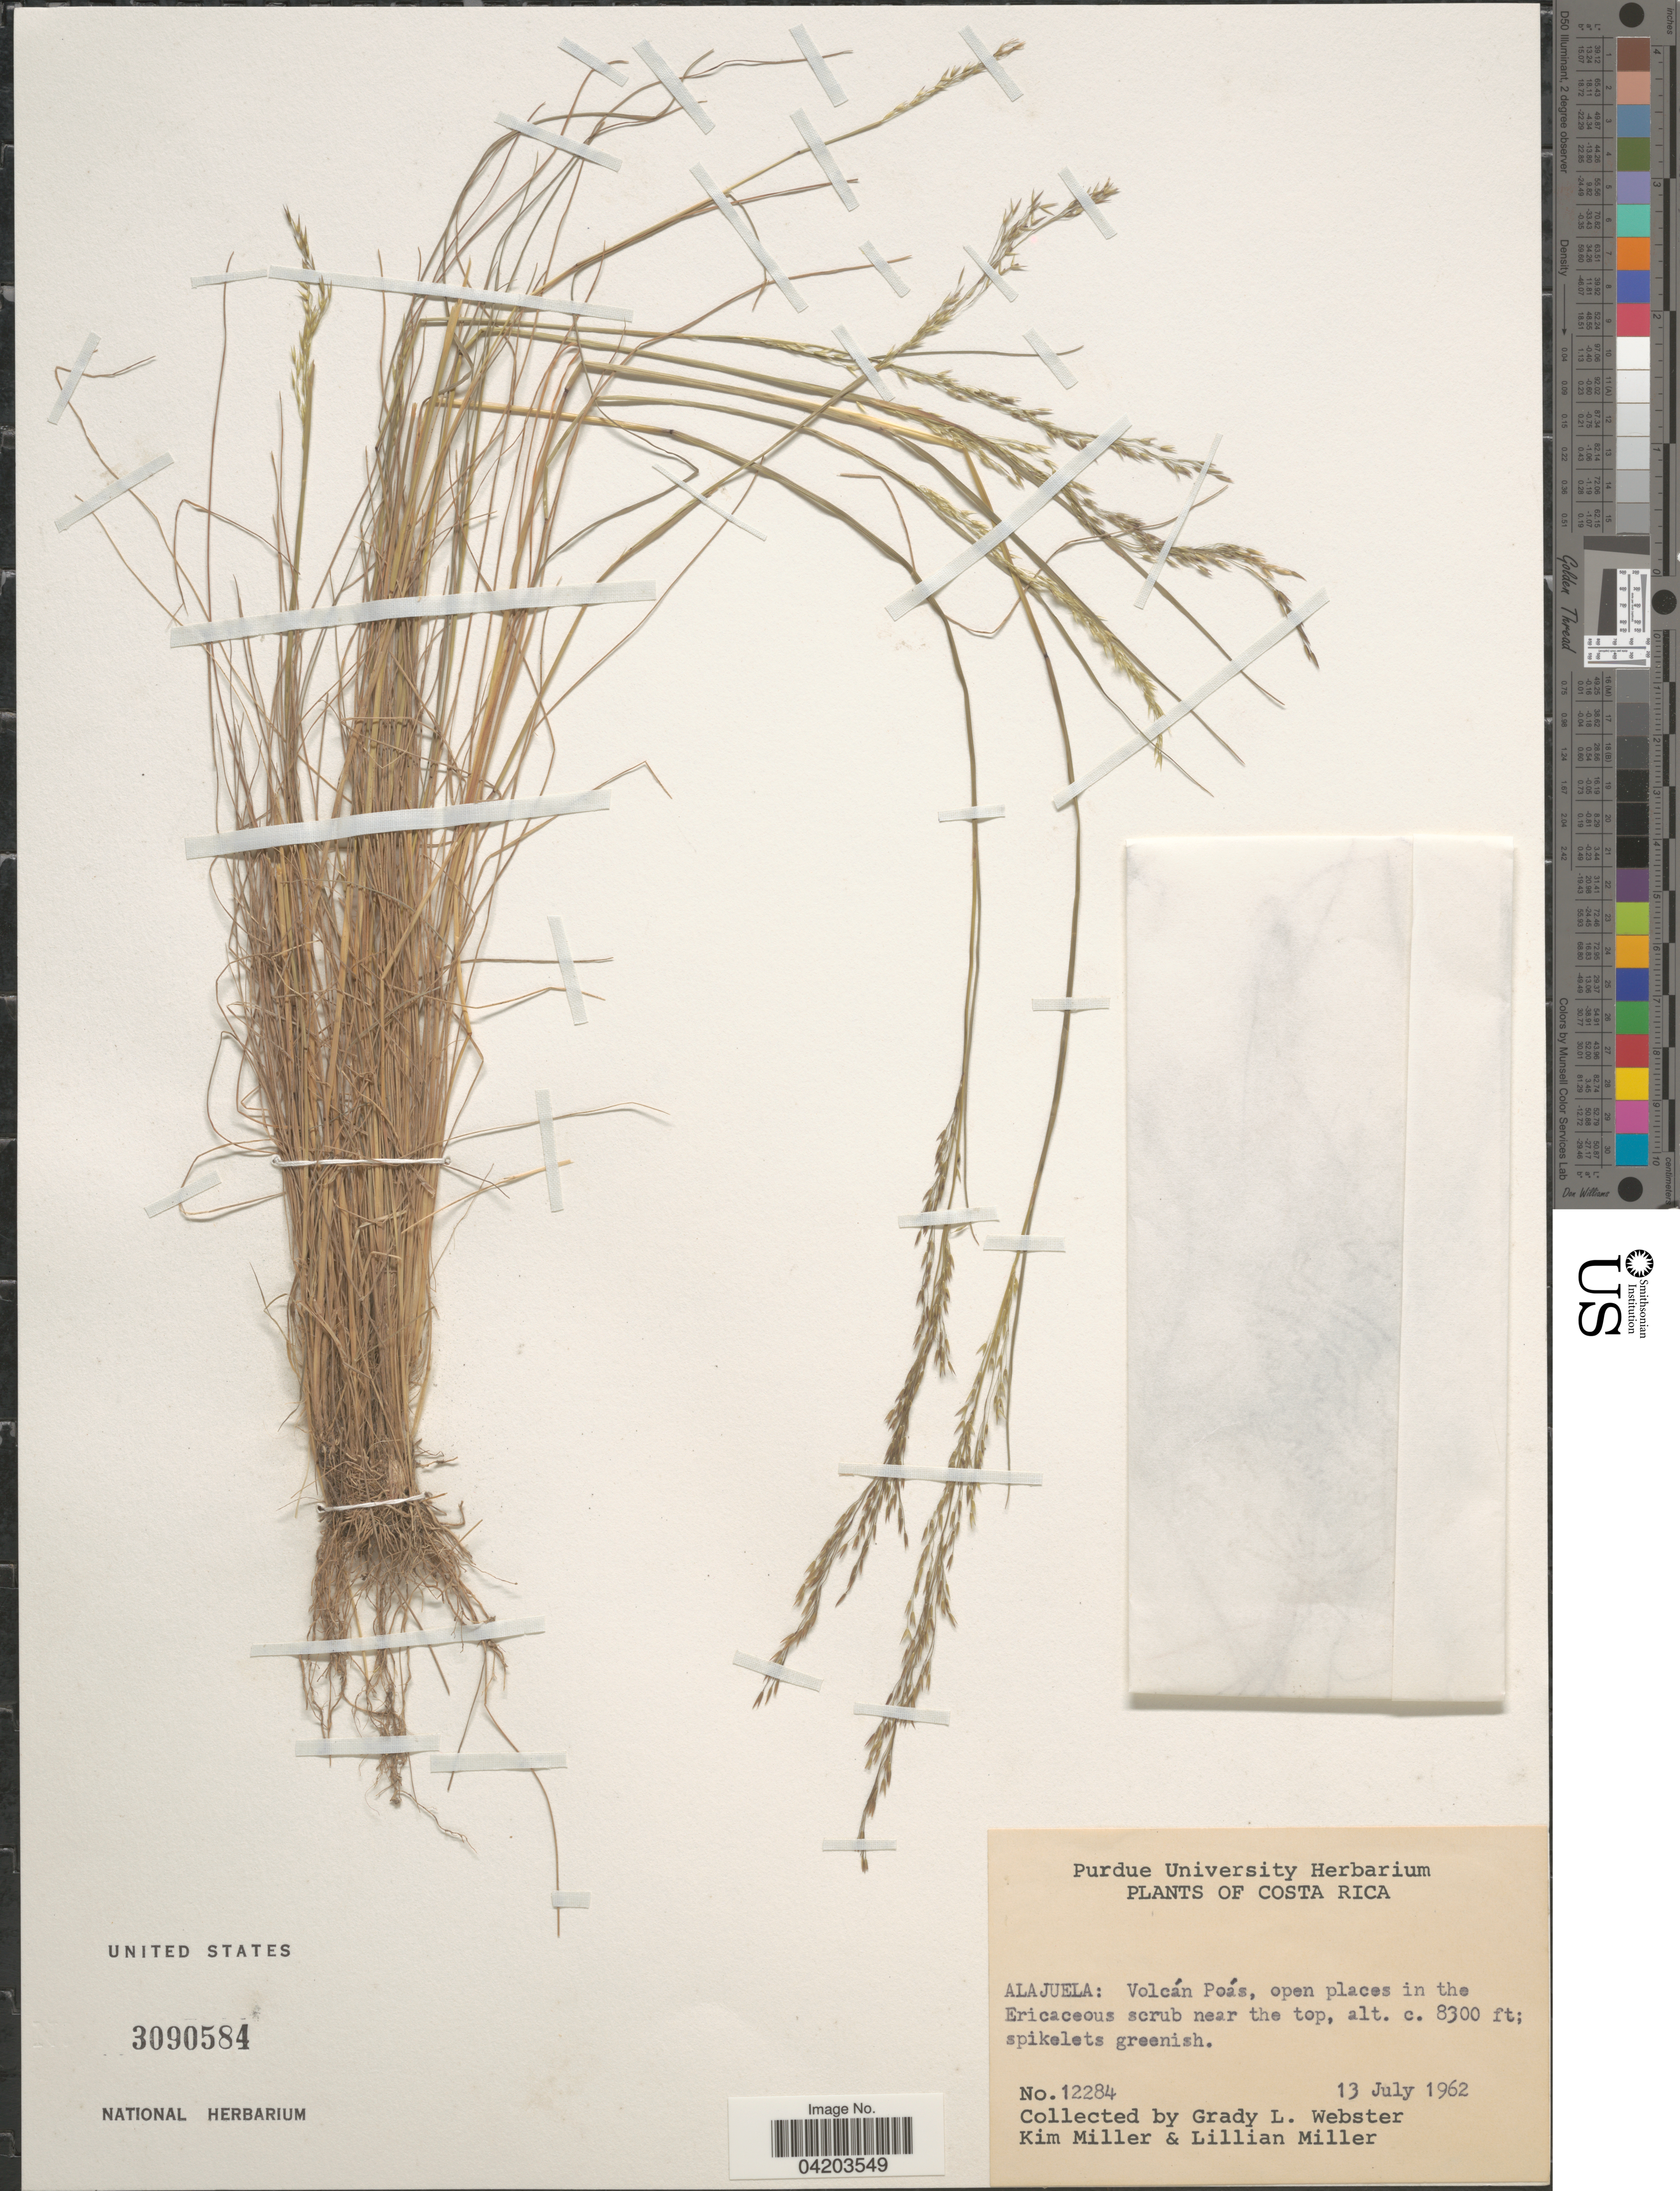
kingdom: Plantae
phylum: Tracheophyta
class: Liliopsida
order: Poales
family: Poaceae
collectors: G. L. Webster, K. Miller & L. Miller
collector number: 12284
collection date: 1962-07-13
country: Costa Rica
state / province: Alajuela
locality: Volcán Poás, open places in the Ericaceous scrub near the top.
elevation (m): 2530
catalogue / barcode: US 3090584